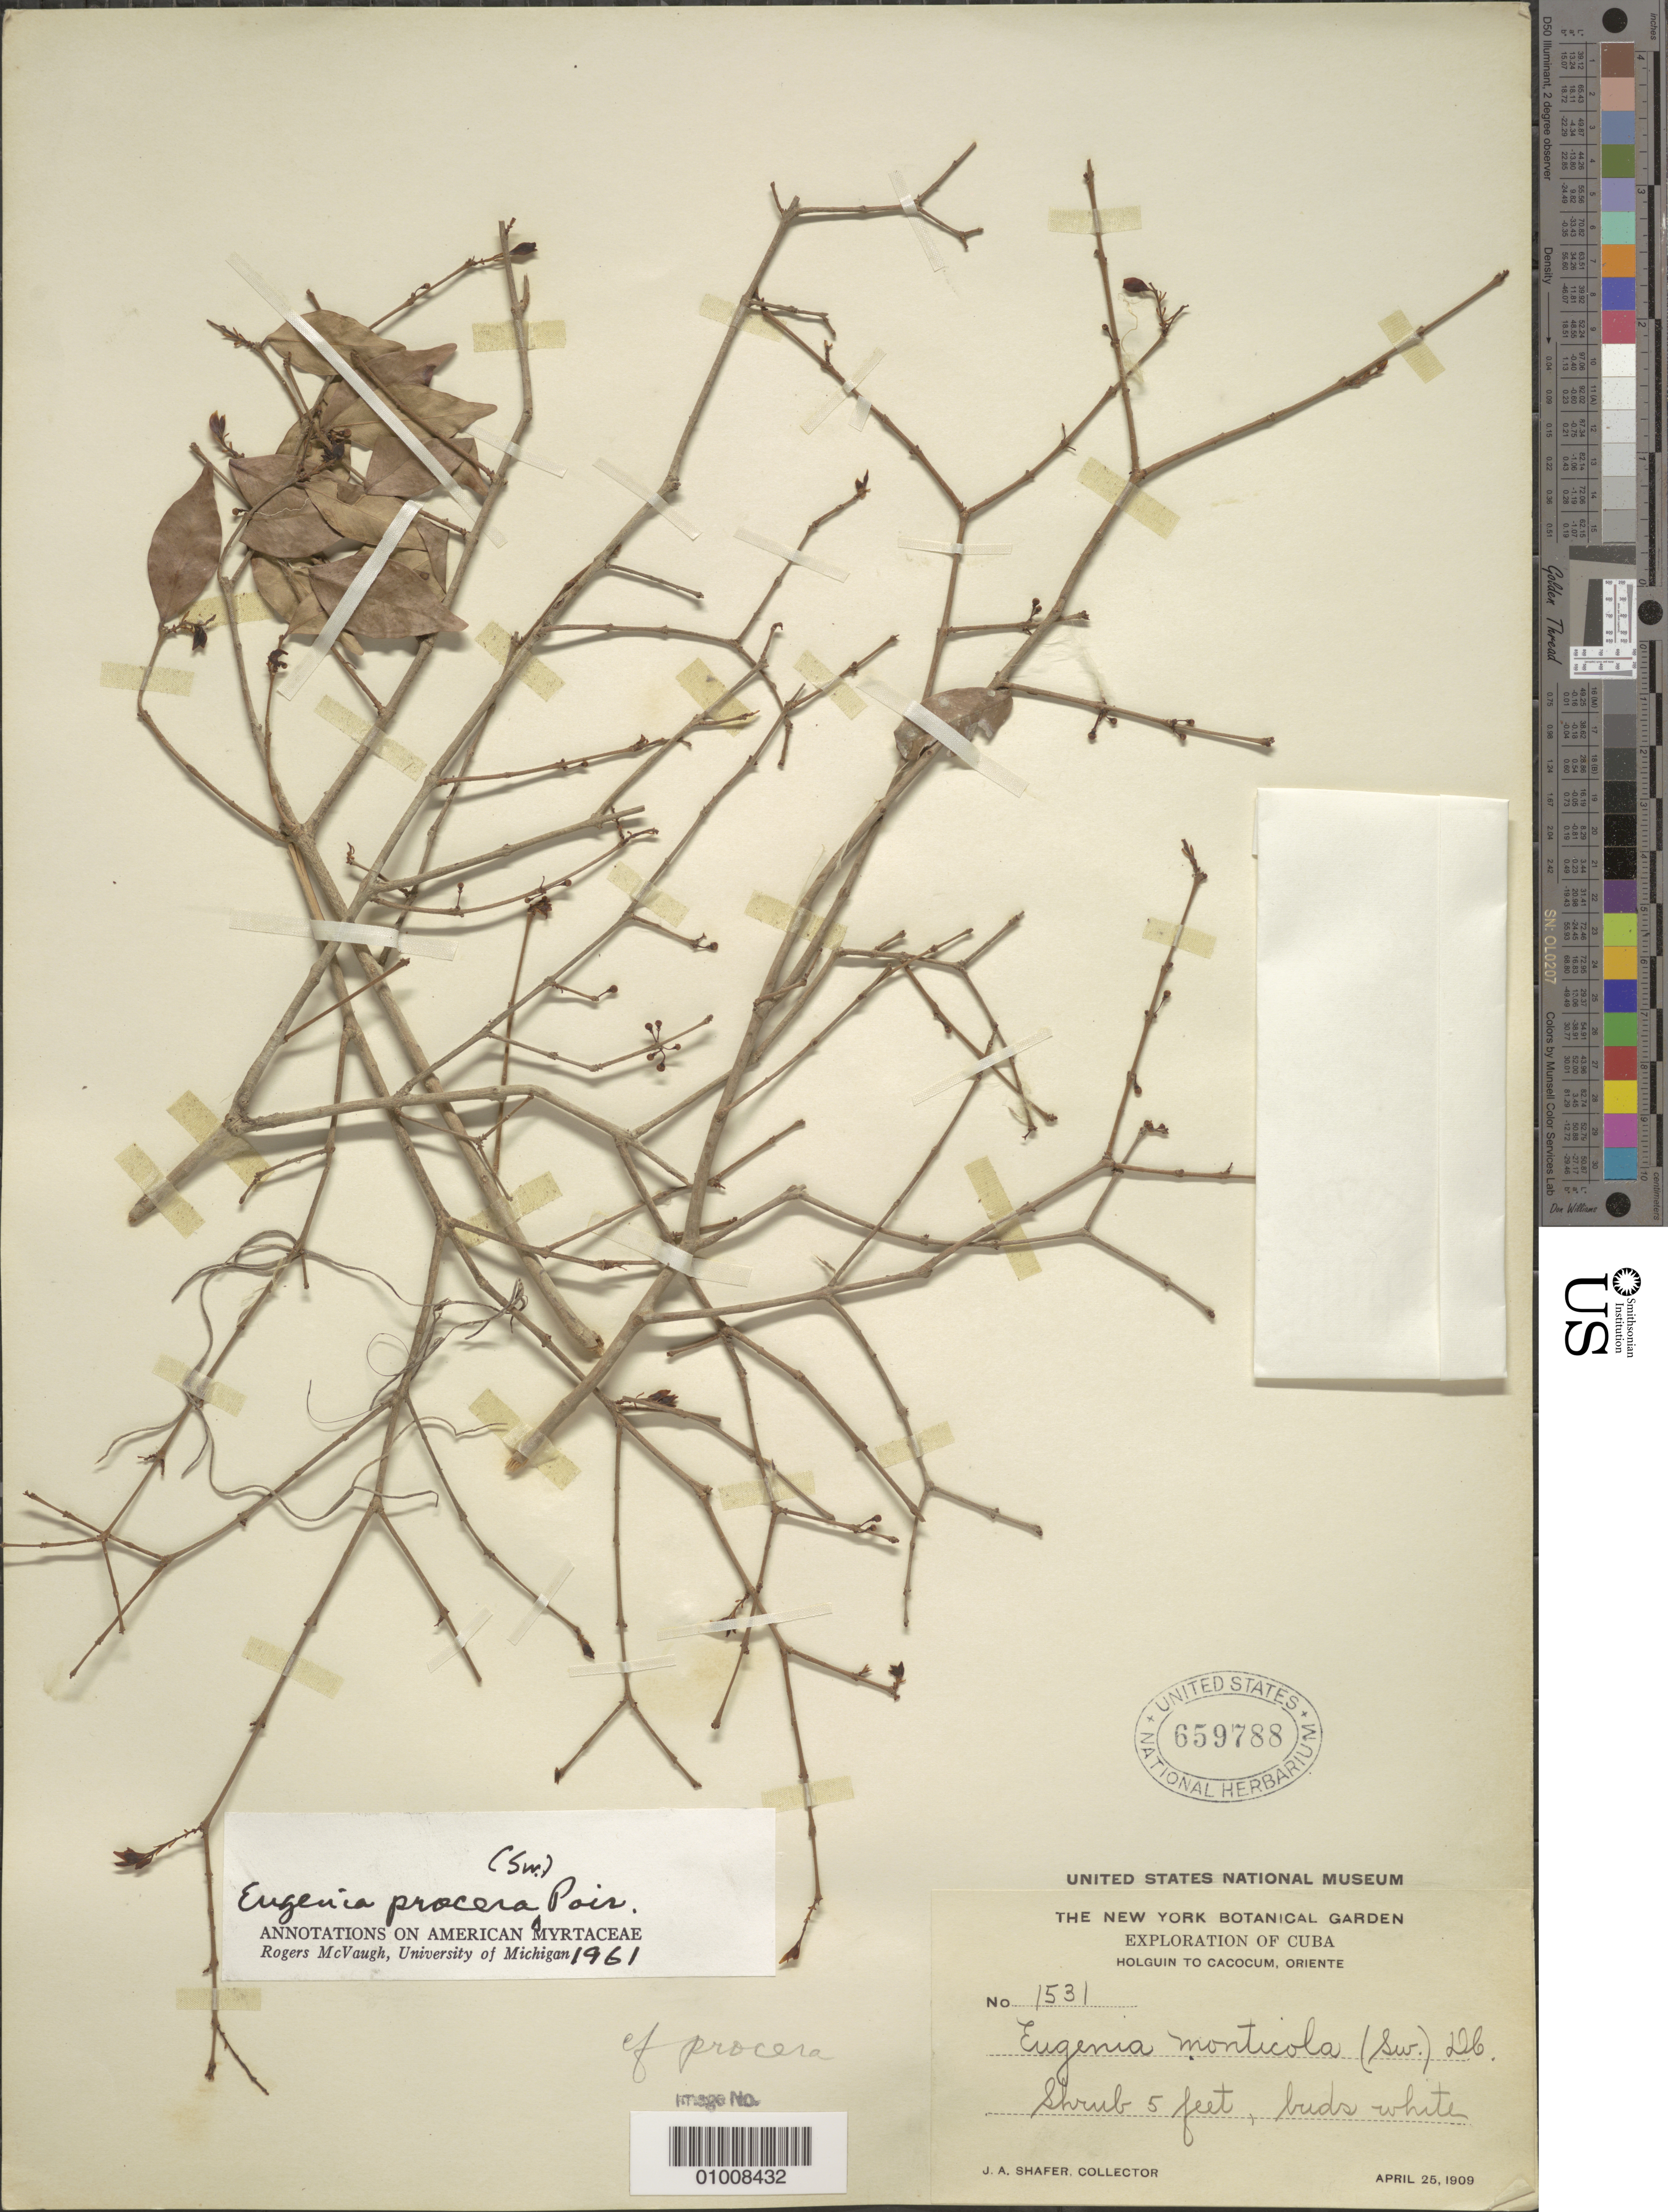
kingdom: Plantae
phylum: Tracheophyta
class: Magnoliopsida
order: Myrtales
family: Myrtaceae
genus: Eugenia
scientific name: Eugenia procera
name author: (Sw.) Poir.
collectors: J. A. Shafer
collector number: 1531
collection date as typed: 25 Apr 1909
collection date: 1909-04-25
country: Cuba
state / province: Oriente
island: Cuba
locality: Holguin to Cacocum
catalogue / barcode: US 659788